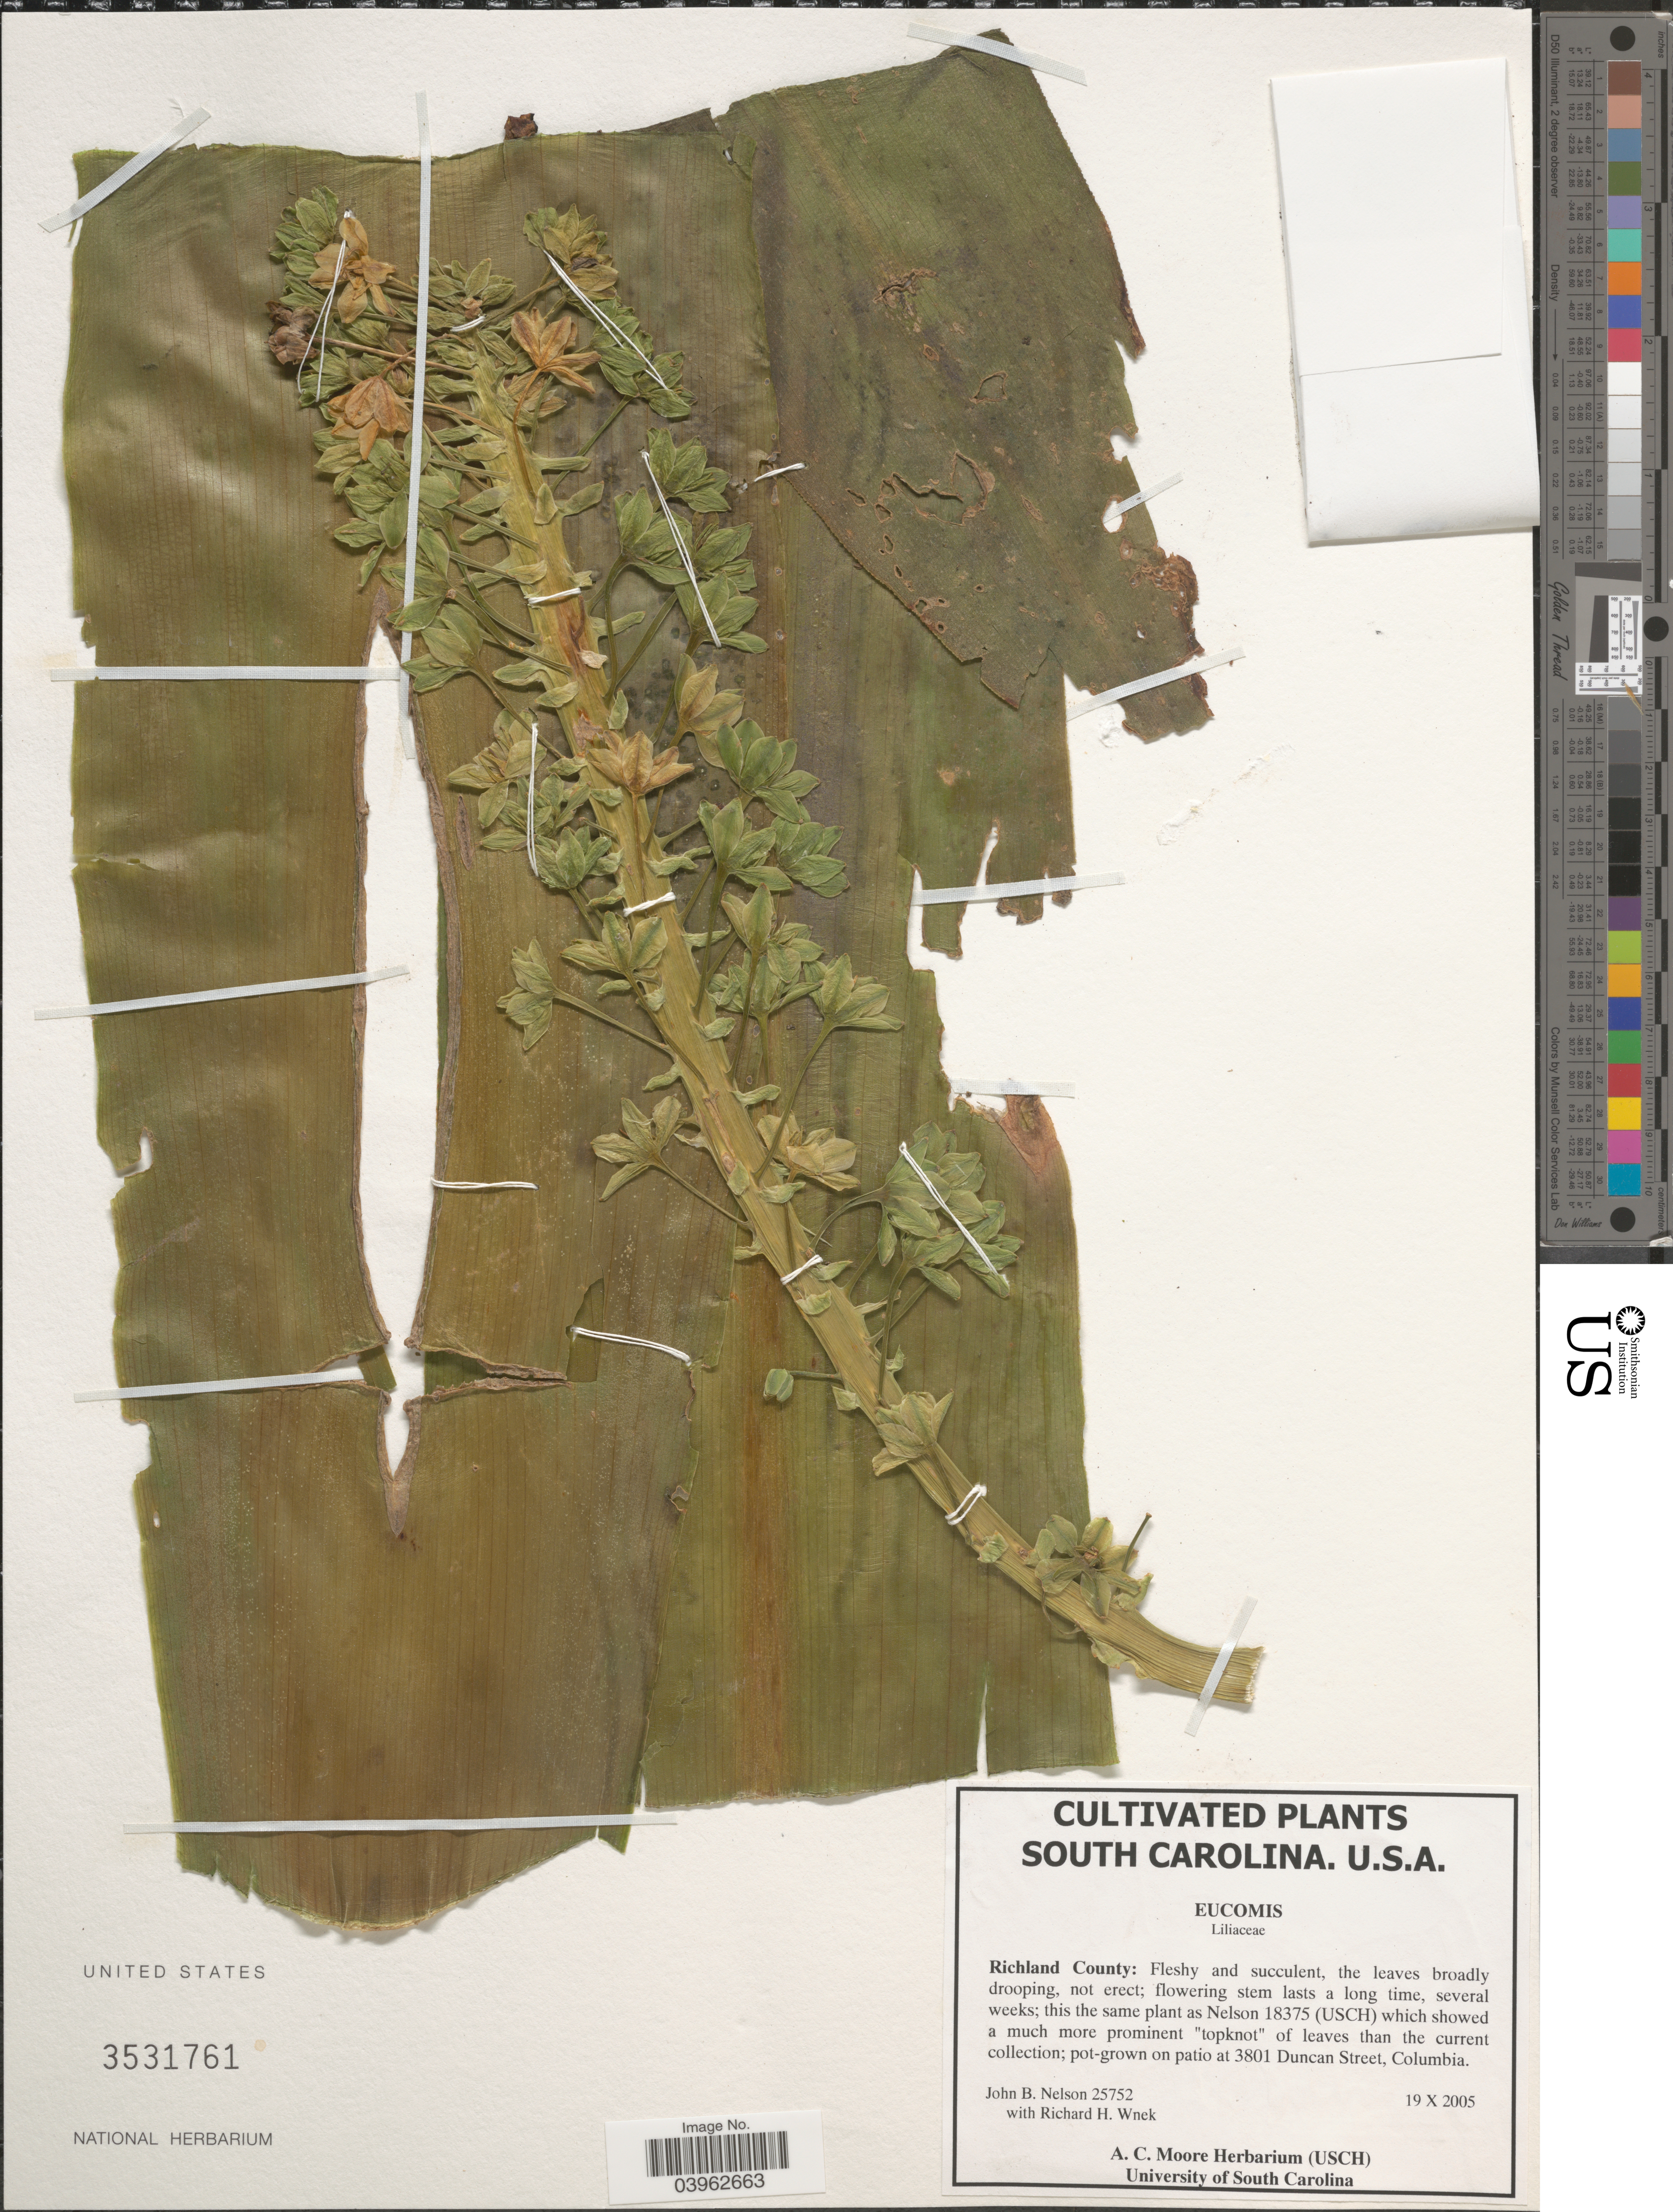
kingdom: Plantae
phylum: Tracheophyta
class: Liliopsida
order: Asparagales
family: Asparagaceae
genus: Eucomis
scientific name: Eucomis sp.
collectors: J. B. Nelson & R. Wnek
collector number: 25752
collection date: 2005-10-19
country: United States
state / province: South Carolina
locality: Richland County: pot-grown on patio at 3801 Duncan Street, Columbia.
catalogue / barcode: US 3531761